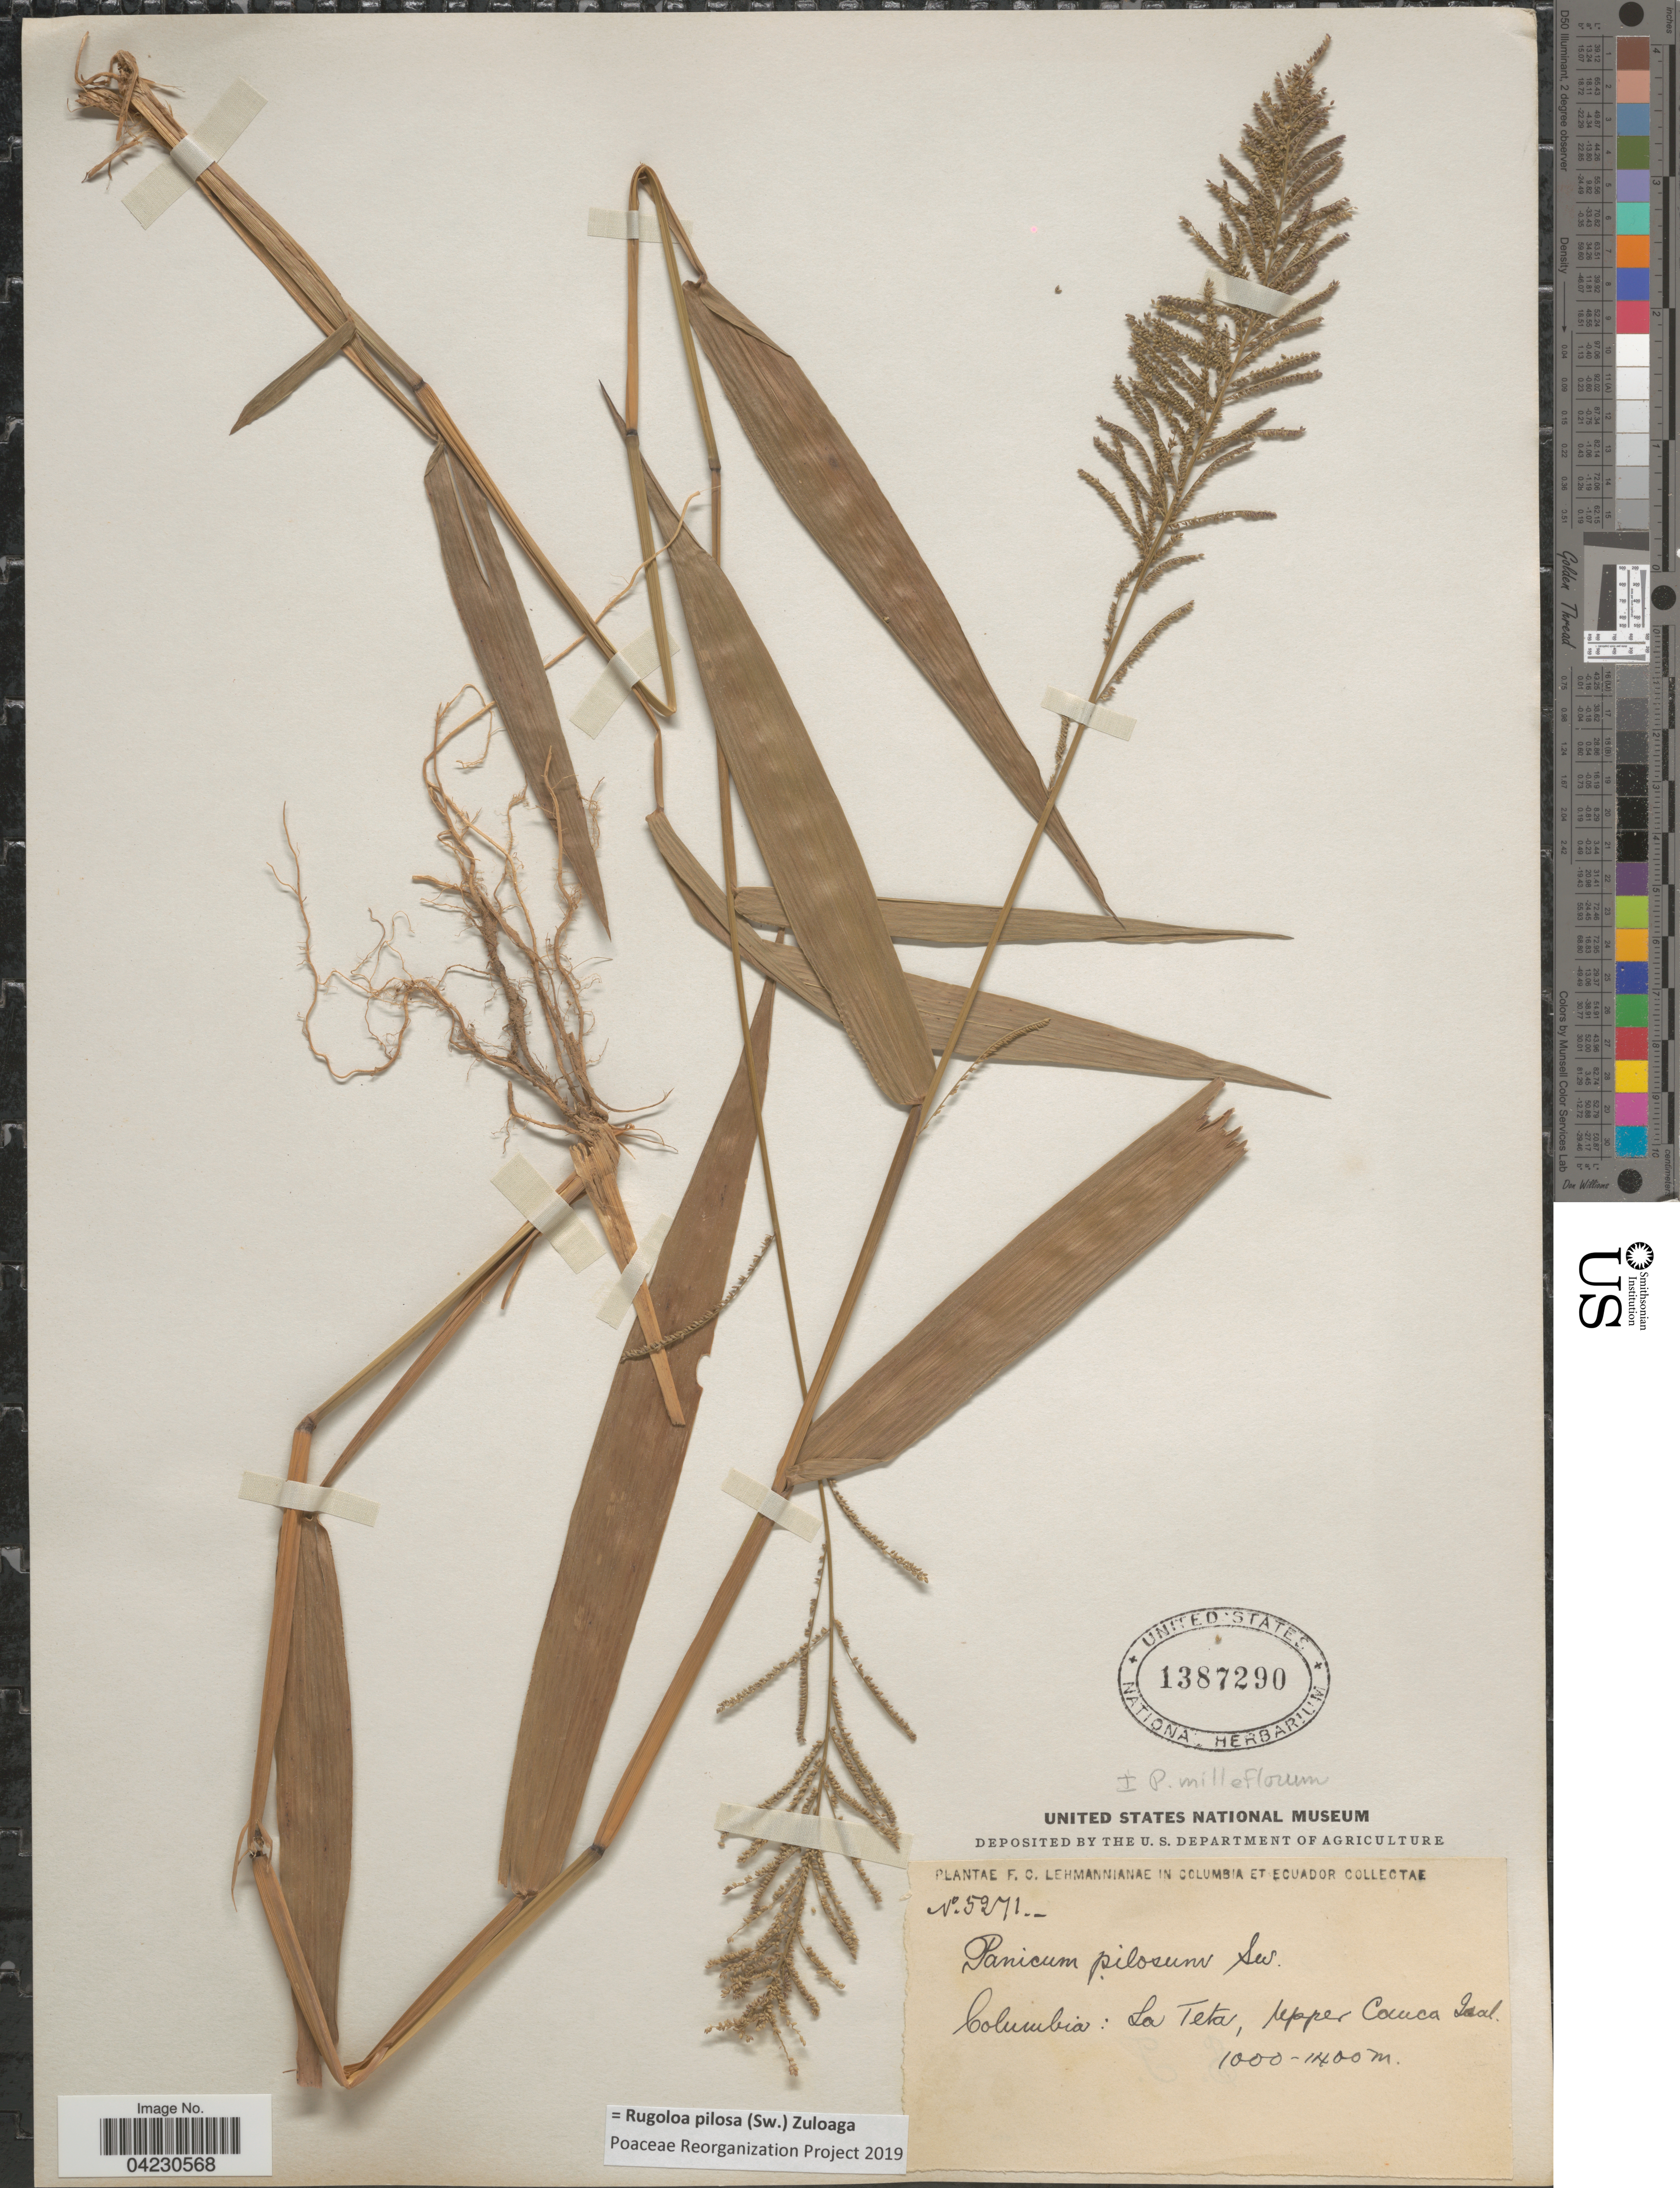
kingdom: Plantae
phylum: Tracheophyta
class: Liliopsida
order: Poales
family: Poaceae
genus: Rugoloa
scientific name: Rugoloa pilosa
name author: (Sw.) Zuloaga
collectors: F. C. Lehmann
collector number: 5271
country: Colombia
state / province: Cauca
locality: Columbia: La Teta, Upper Cauca Isal.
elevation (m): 1000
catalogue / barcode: US 1387290